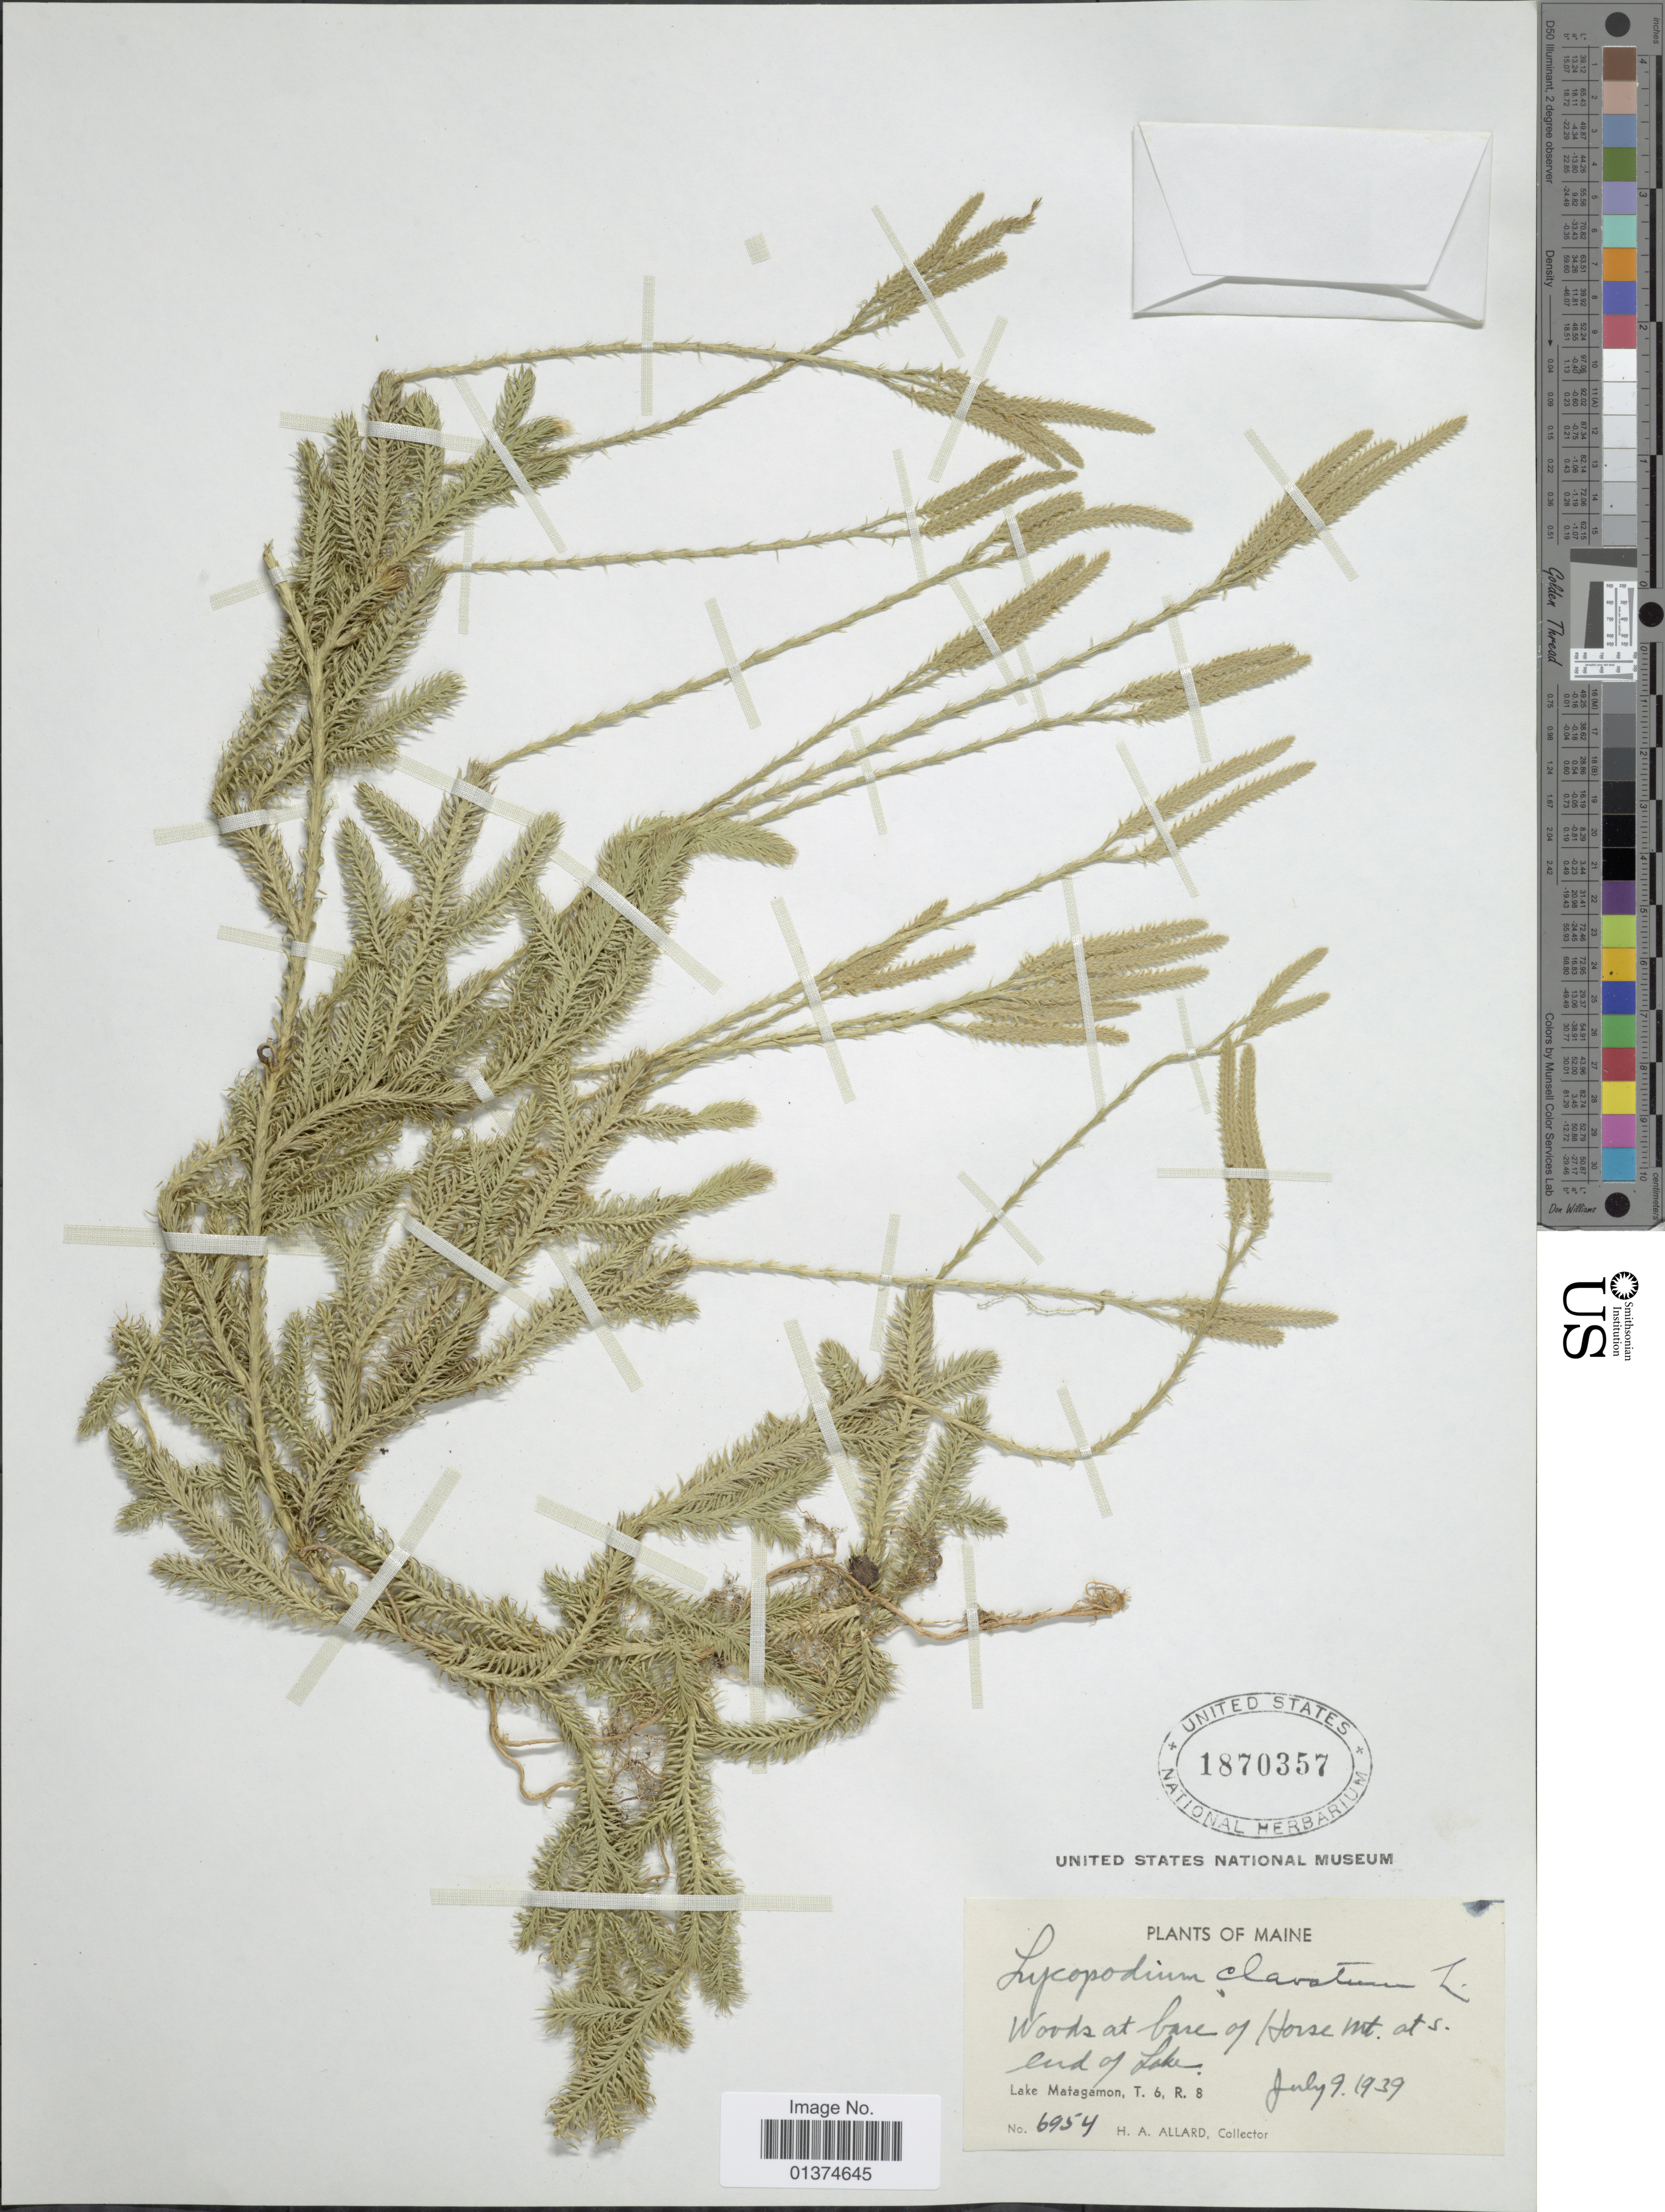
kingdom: Plantae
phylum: Tracheophyta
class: Lycopodiopsida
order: Lycopodiales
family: Lycopodiaceae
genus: Lycopodium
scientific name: Lycopodium clavatum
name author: L.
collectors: H. A. Allard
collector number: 6954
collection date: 1939-07-09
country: United States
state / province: Maine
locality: Woods at bare of Horse mt at S end of Lake, Lake Matagamon, T6, R8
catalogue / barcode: US 1870357